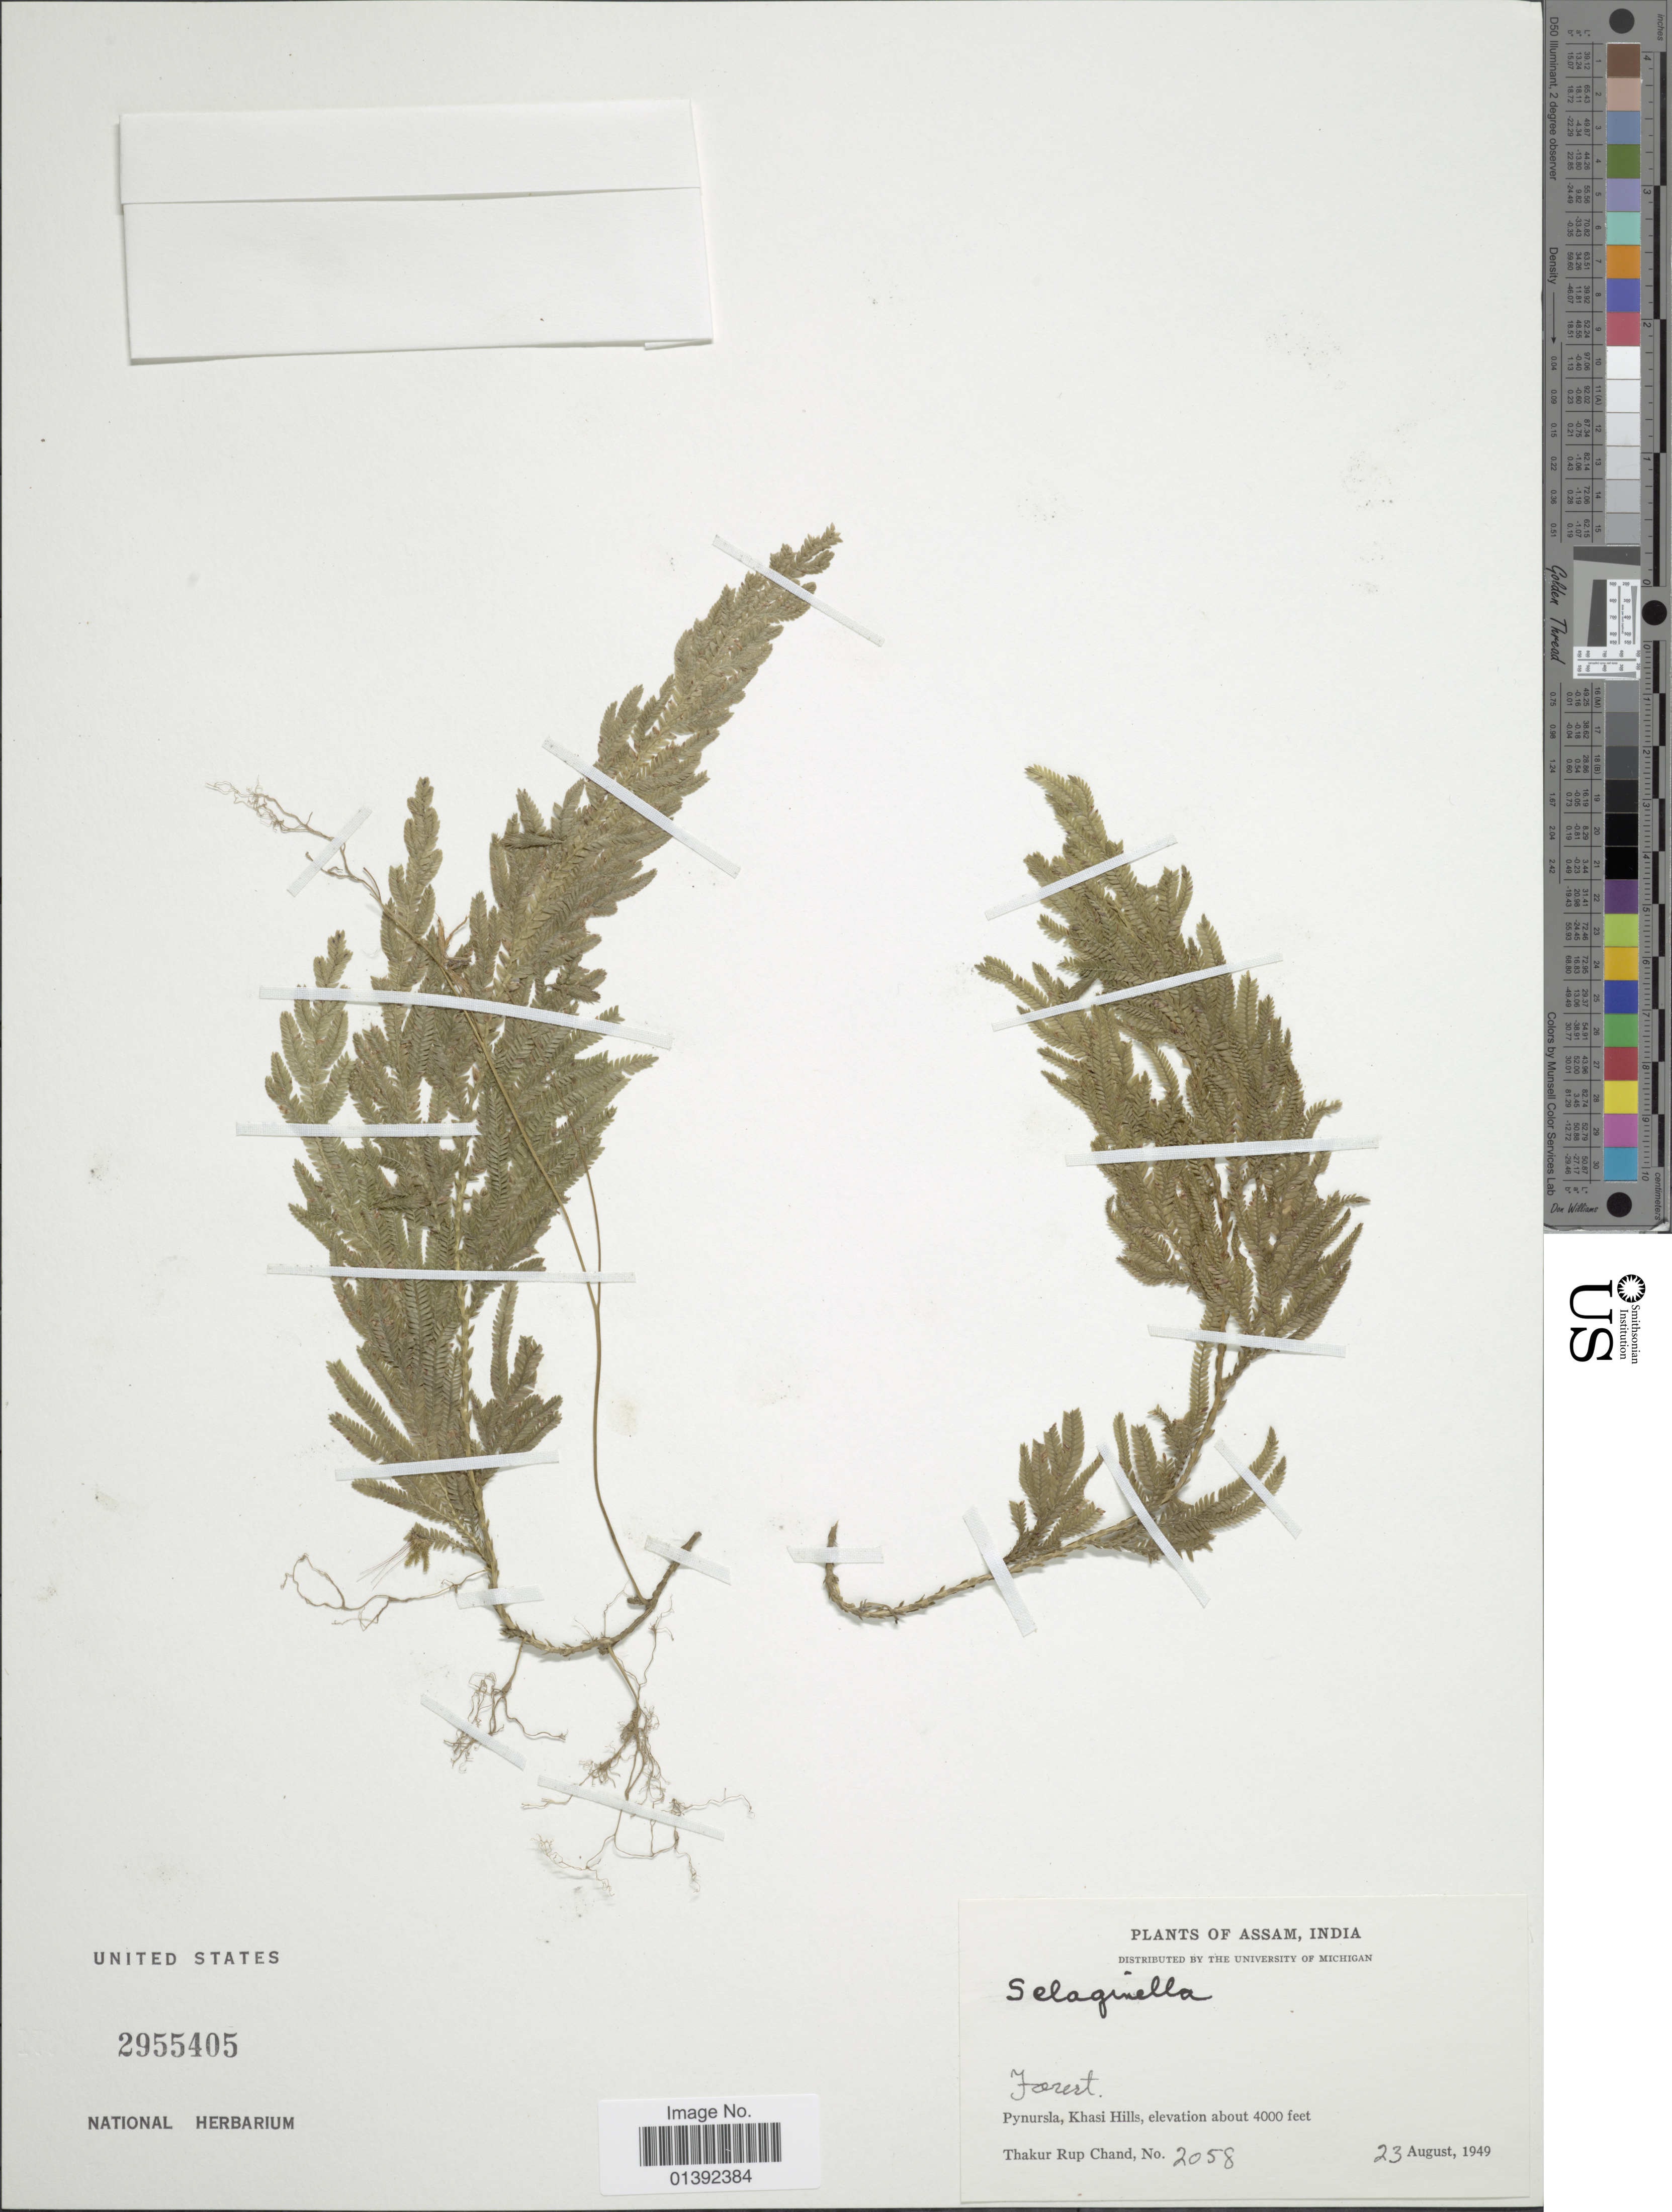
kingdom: Plantae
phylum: Tracheophyta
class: Lycopodiopsida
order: Selaginellales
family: Selaginellaceae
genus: Selaginella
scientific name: Selaginella sp.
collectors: T. R. Chand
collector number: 2058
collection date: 1949-08-23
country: India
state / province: Meghalaya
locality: Pynursla, Khasi Hills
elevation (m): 1219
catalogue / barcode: US 2955405